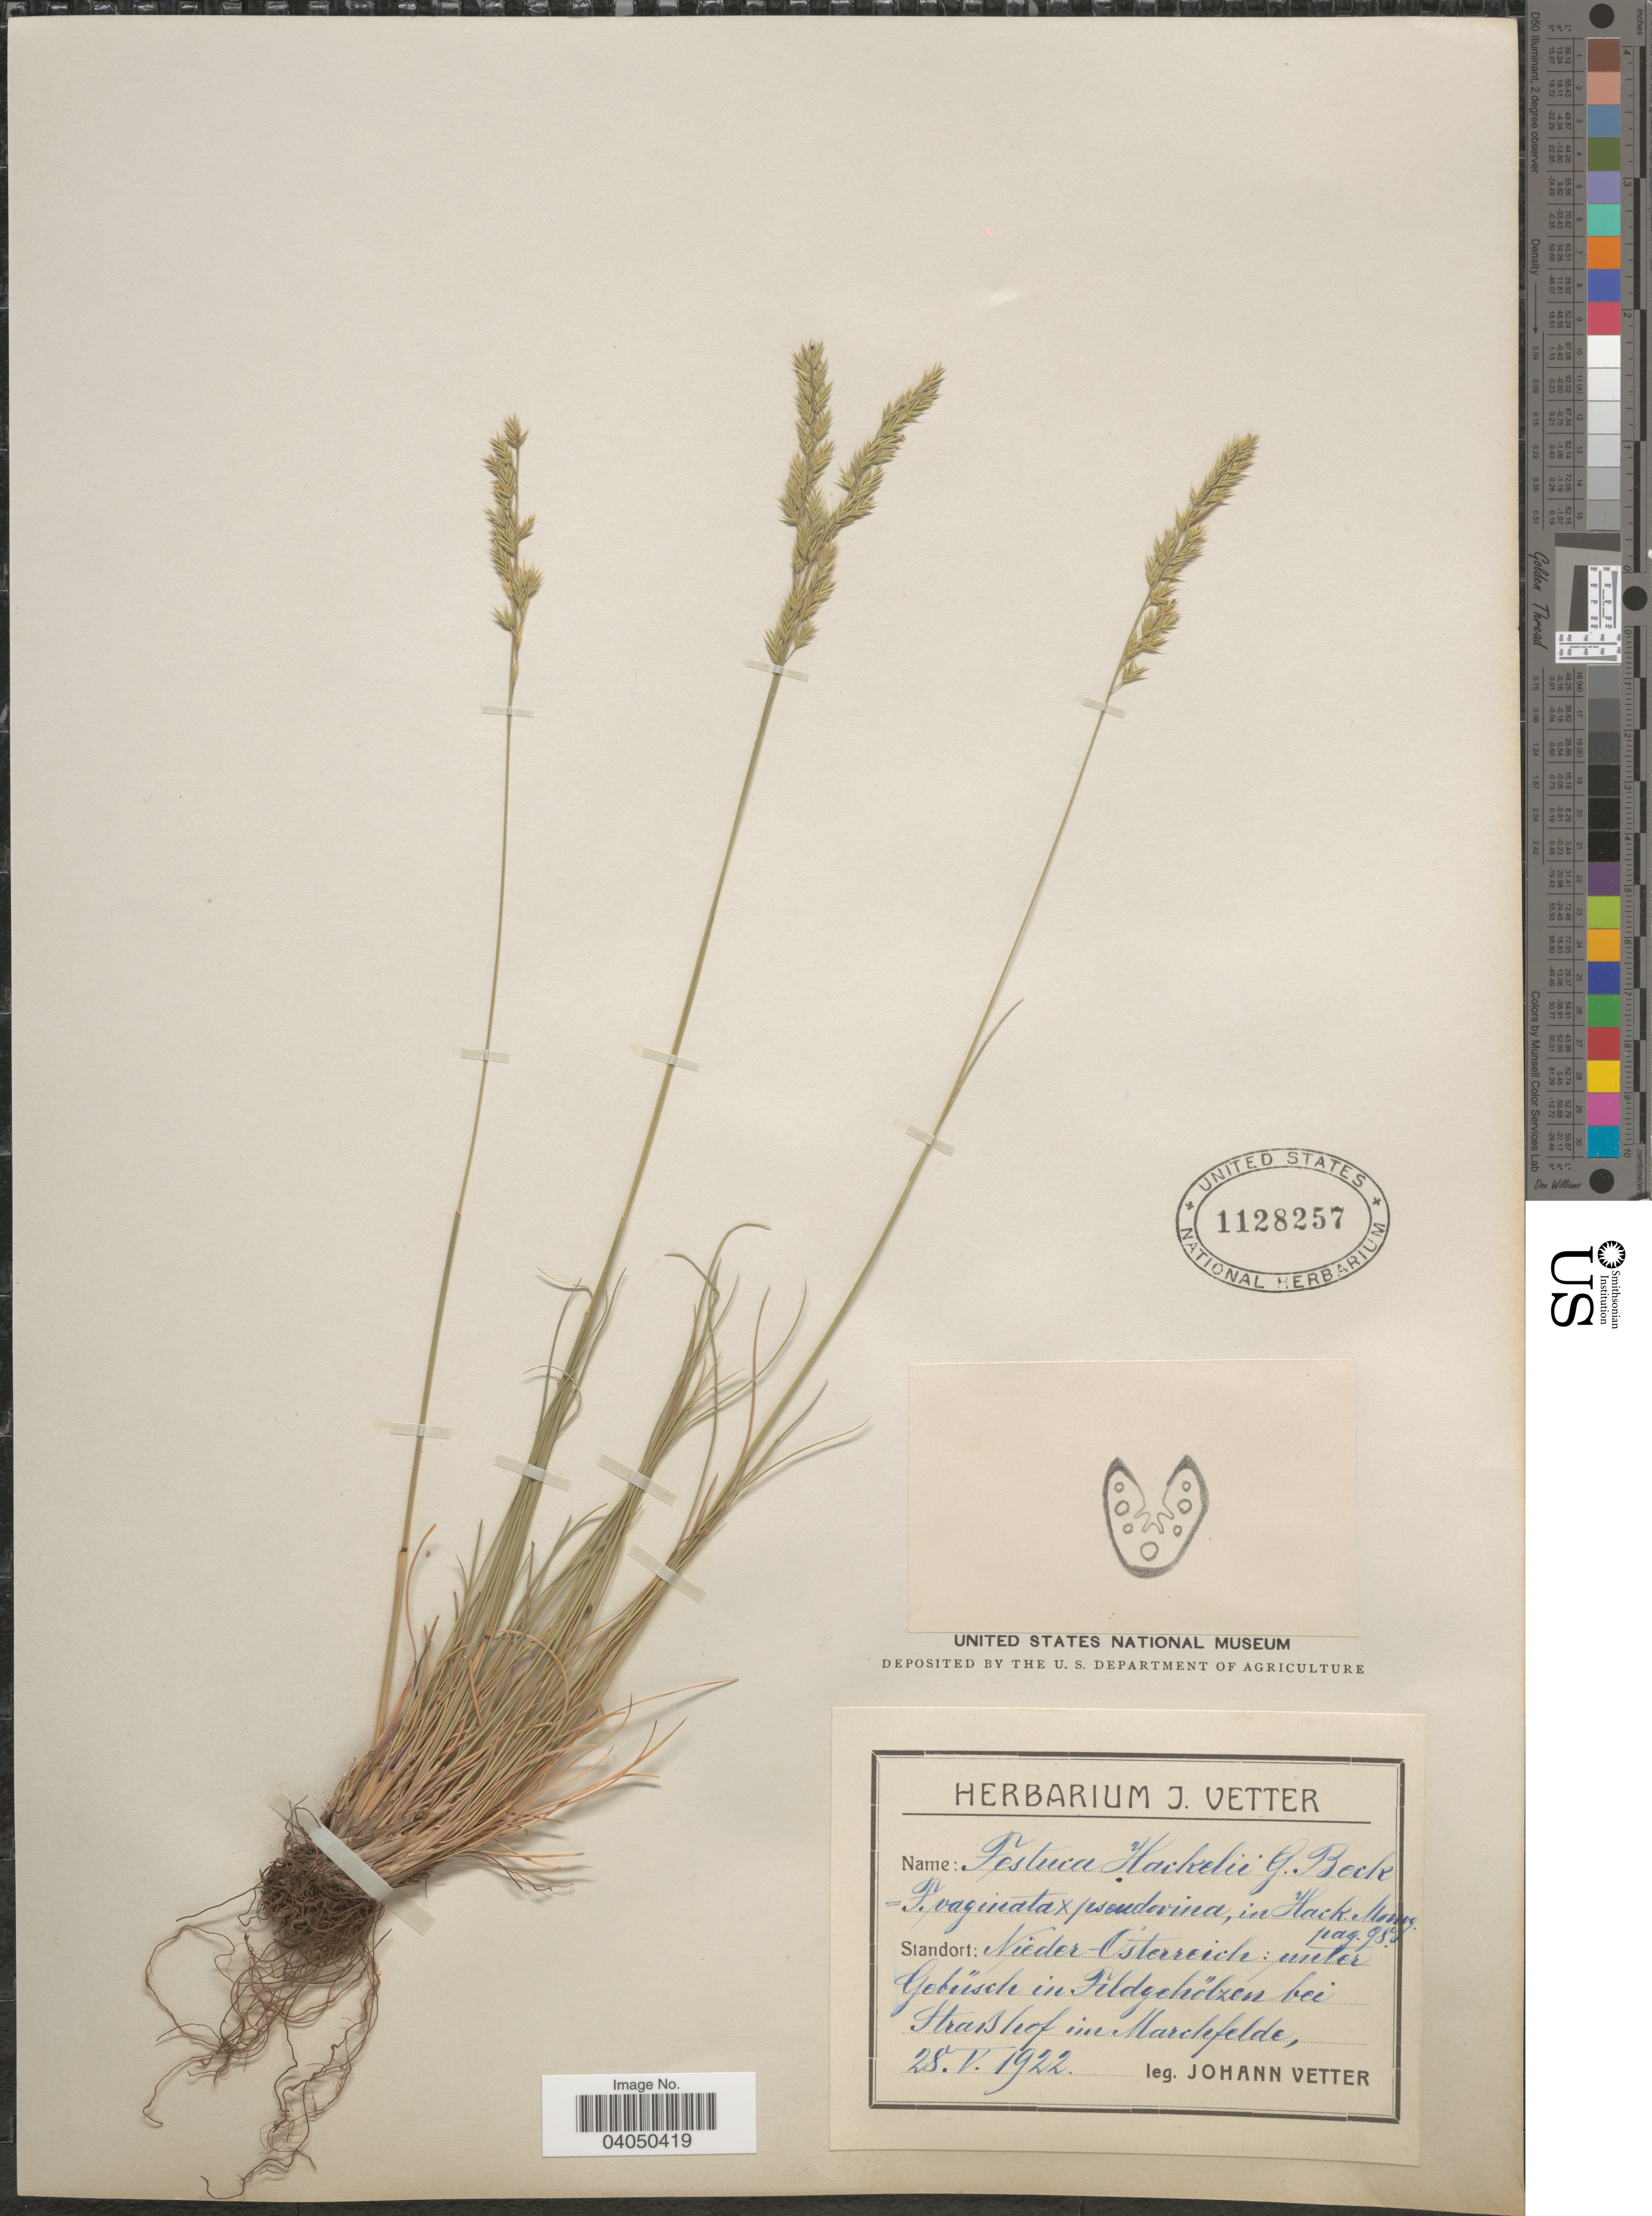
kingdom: Plantae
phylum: Tracheophyta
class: Liliopsida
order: Poales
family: Poaceae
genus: Festuca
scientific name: Festuca x hackelii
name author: K. Richt.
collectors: J. Vetter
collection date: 1922-05-28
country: Austria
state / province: Niederosterreich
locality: Nieder-Osterreich: unter Gebüsch in Feldgehölzen bei Strasshof in Marchfelde.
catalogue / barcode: US 1128257